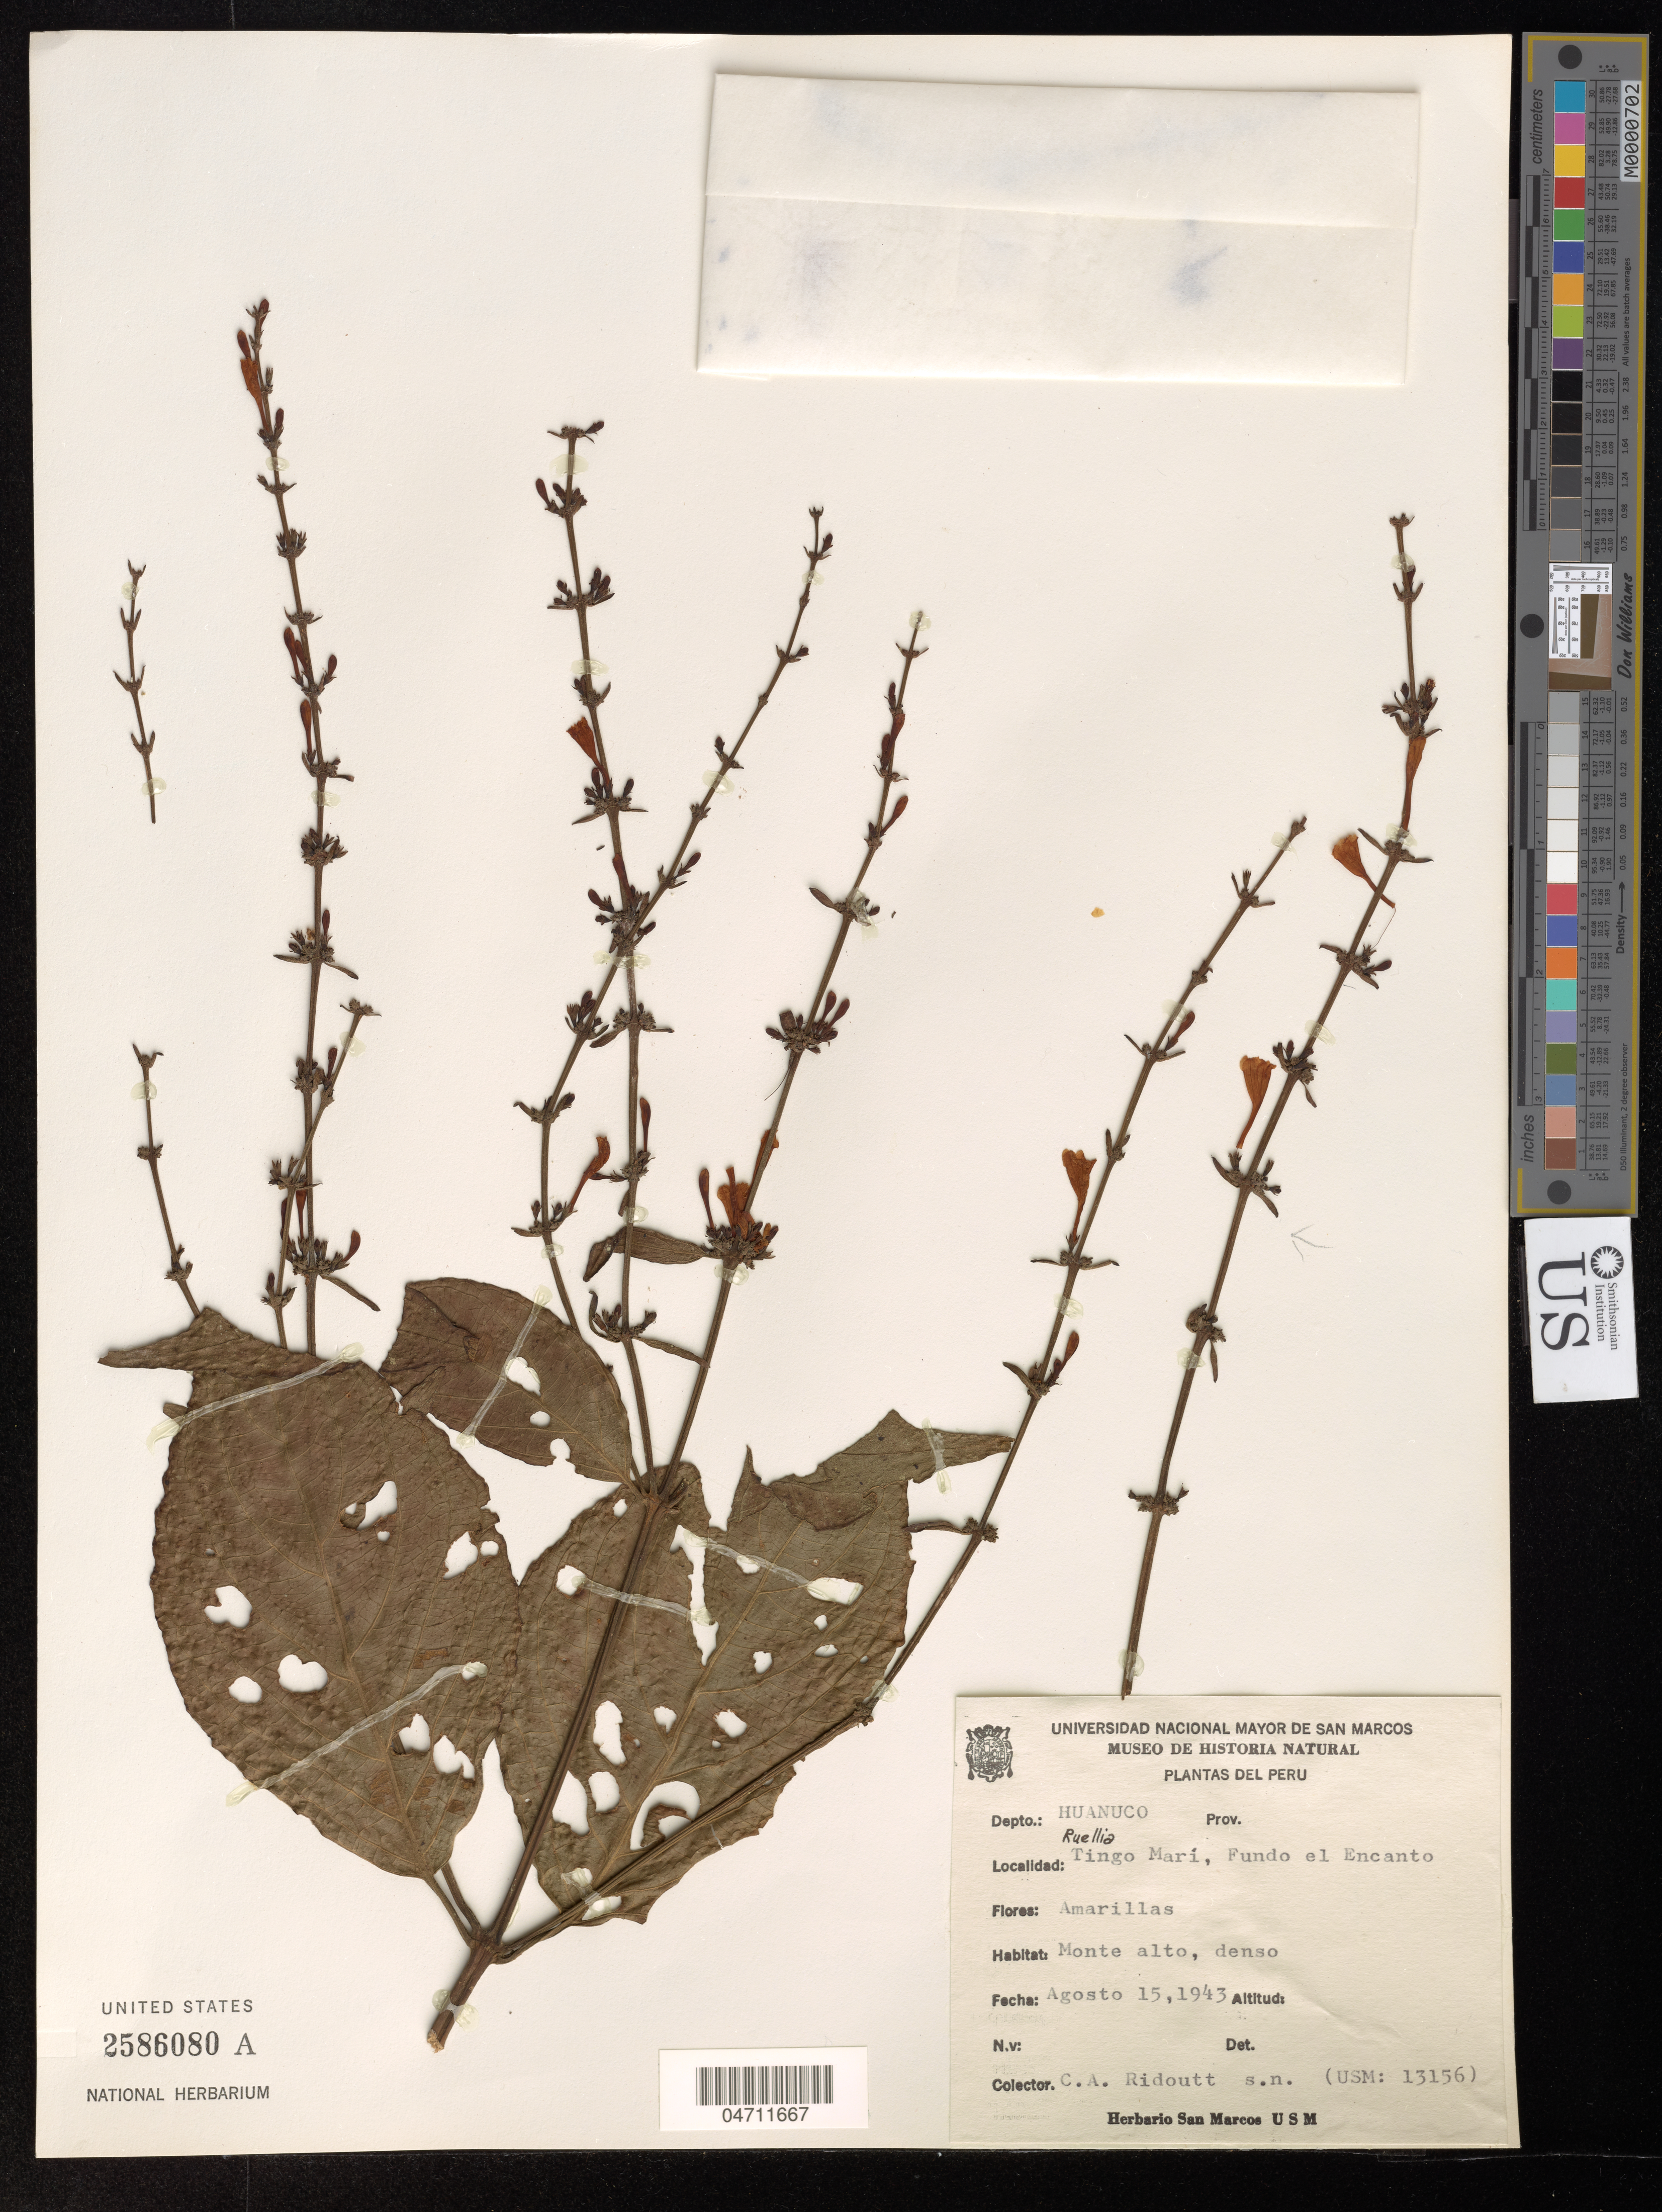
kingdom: Plantae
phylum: Tracheophyta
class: Magnoliopsida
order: Lamiales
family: Acanthaceae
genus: Ruellia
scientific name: Ruellia sp.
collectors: C. Ridoutt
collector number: s.n. (USM: 13156)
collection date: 1943-08-15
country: Peru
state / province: Huánuco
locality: Tingo Mari, Fundo el Encanto.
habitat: Monte alto, denso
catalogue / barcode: US 2586080A